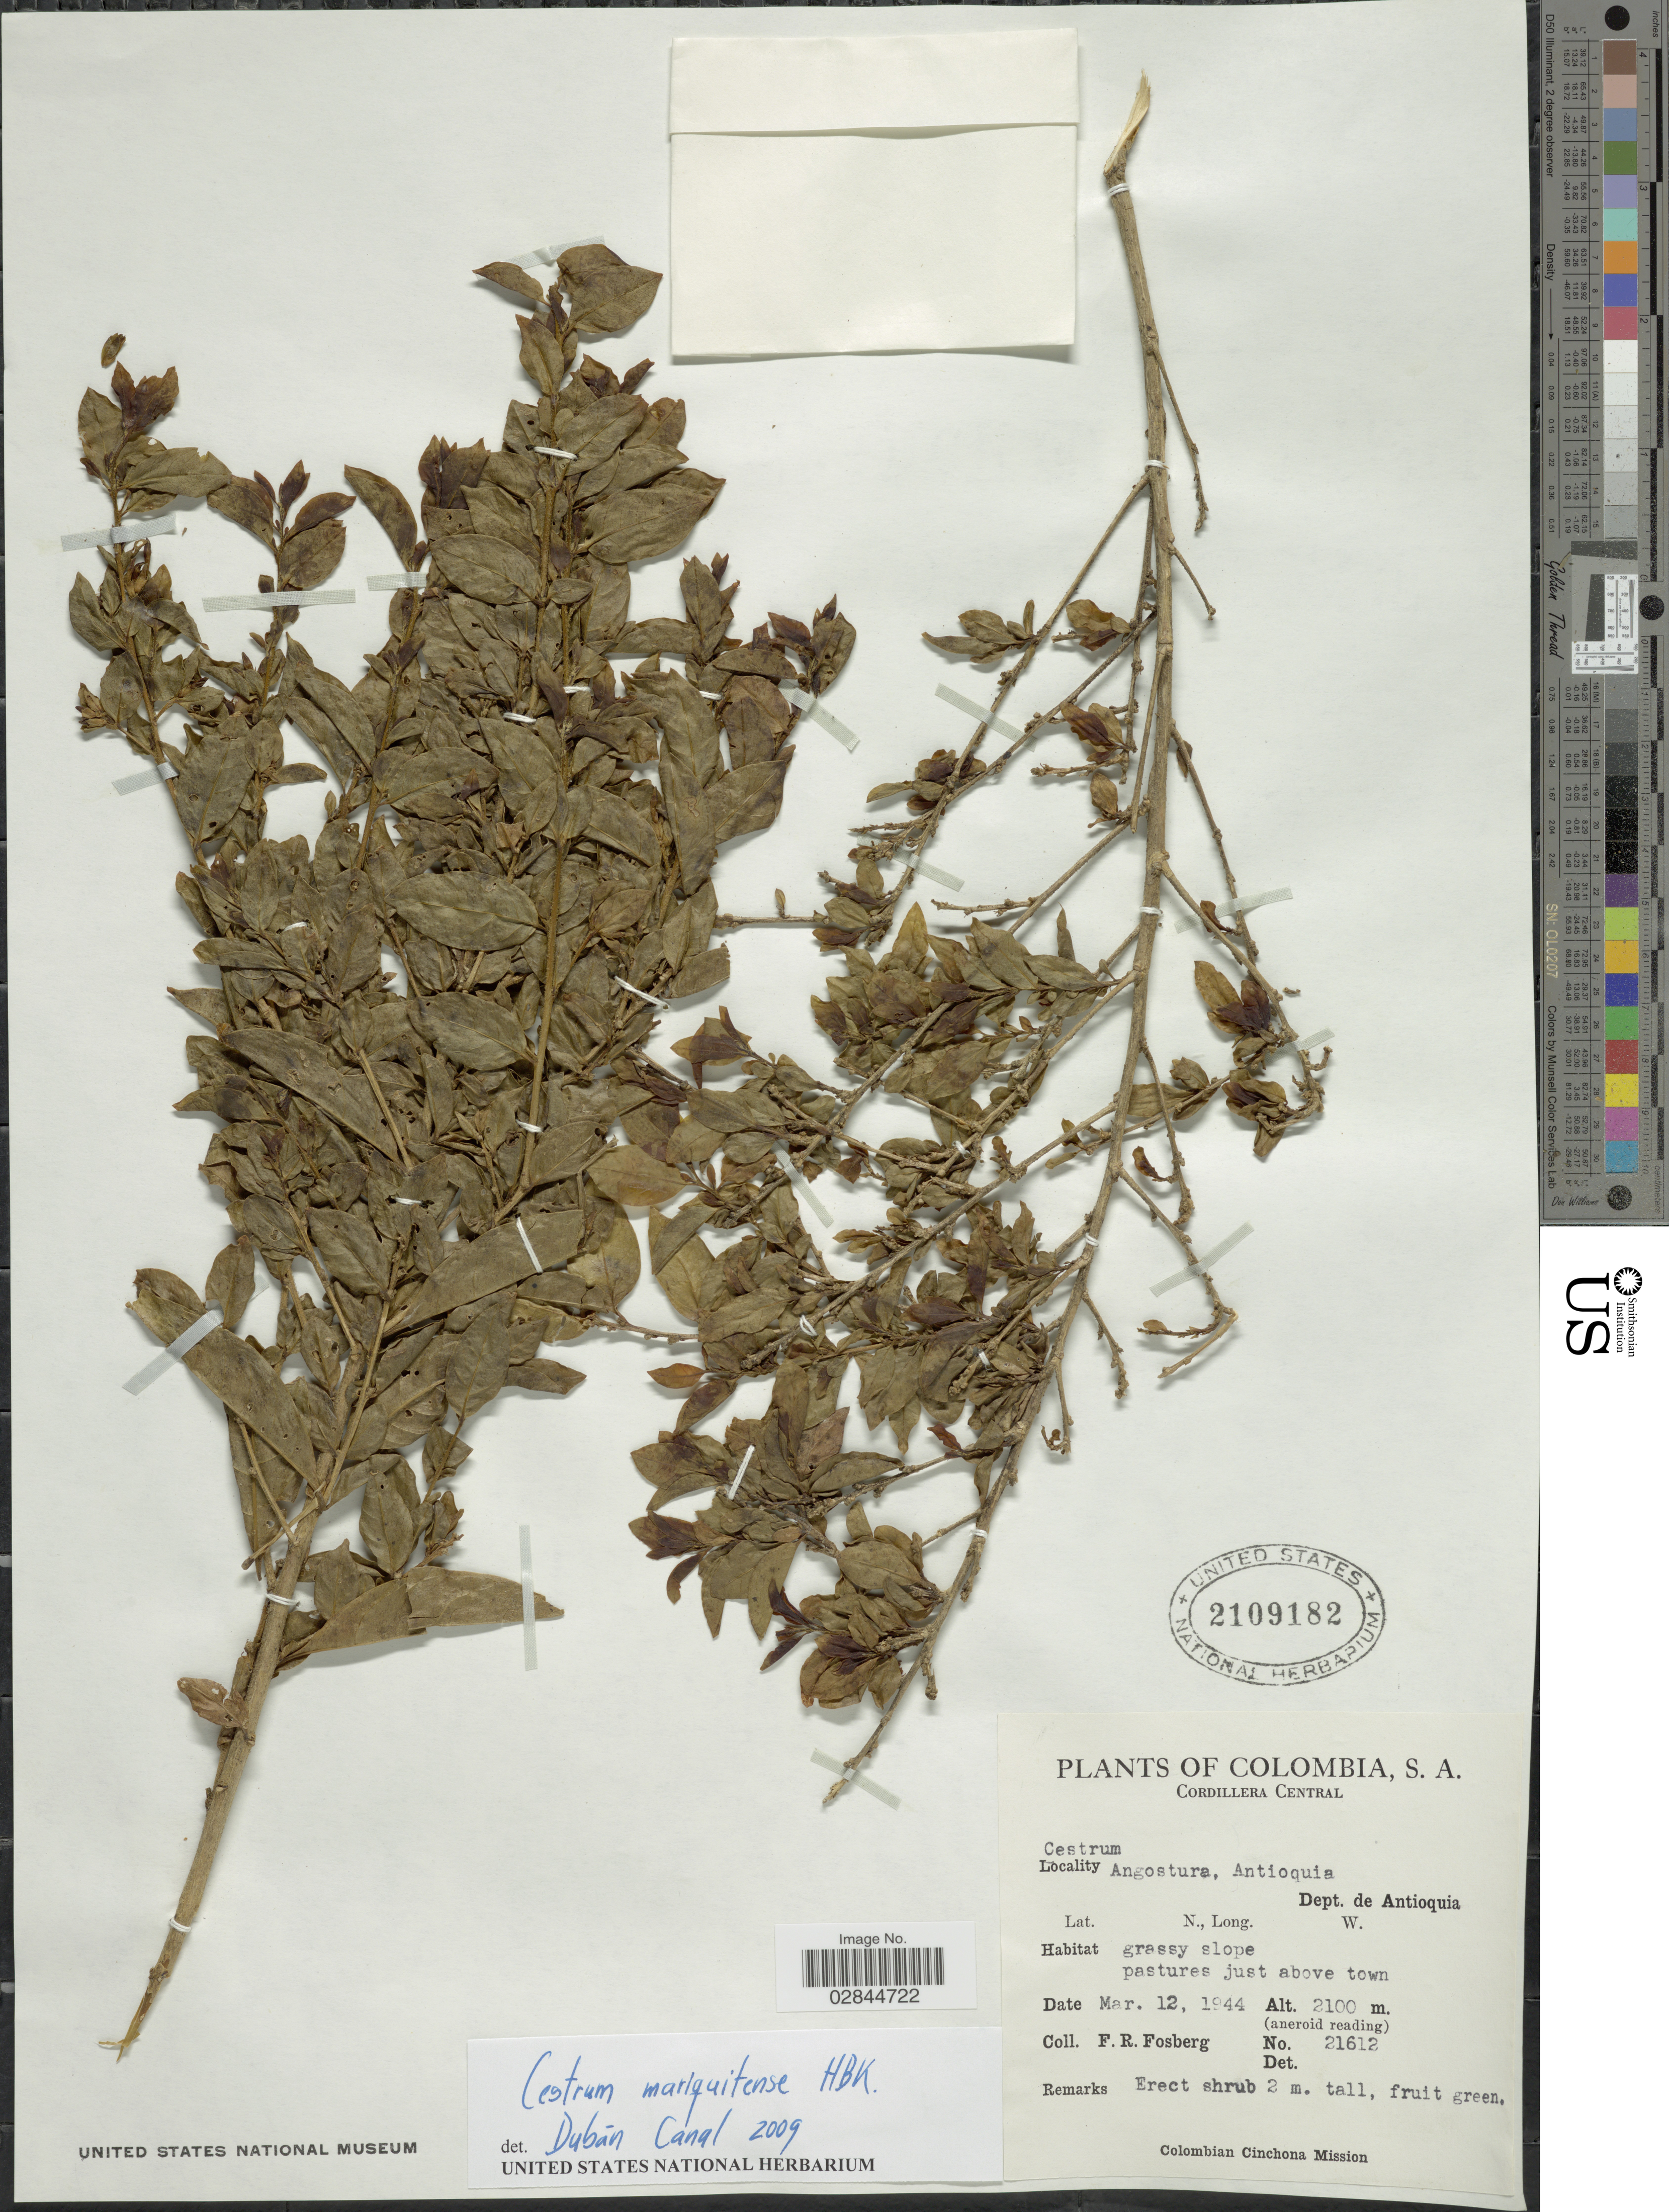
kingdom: Plantae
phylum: Tracheophyta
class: Magnoliopsida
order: Solanales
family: Solanaceae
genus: Cestrum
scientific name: Cestrum mariquitense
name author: Kunth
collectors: F. R. Fosberg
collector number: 21612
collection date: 1944-03-12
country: Colombia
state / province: Antioquia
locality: Cordillera Central. Angostura, Antioquia. Dept. de Antioquia.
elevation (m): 2100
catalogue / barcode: US 2109182